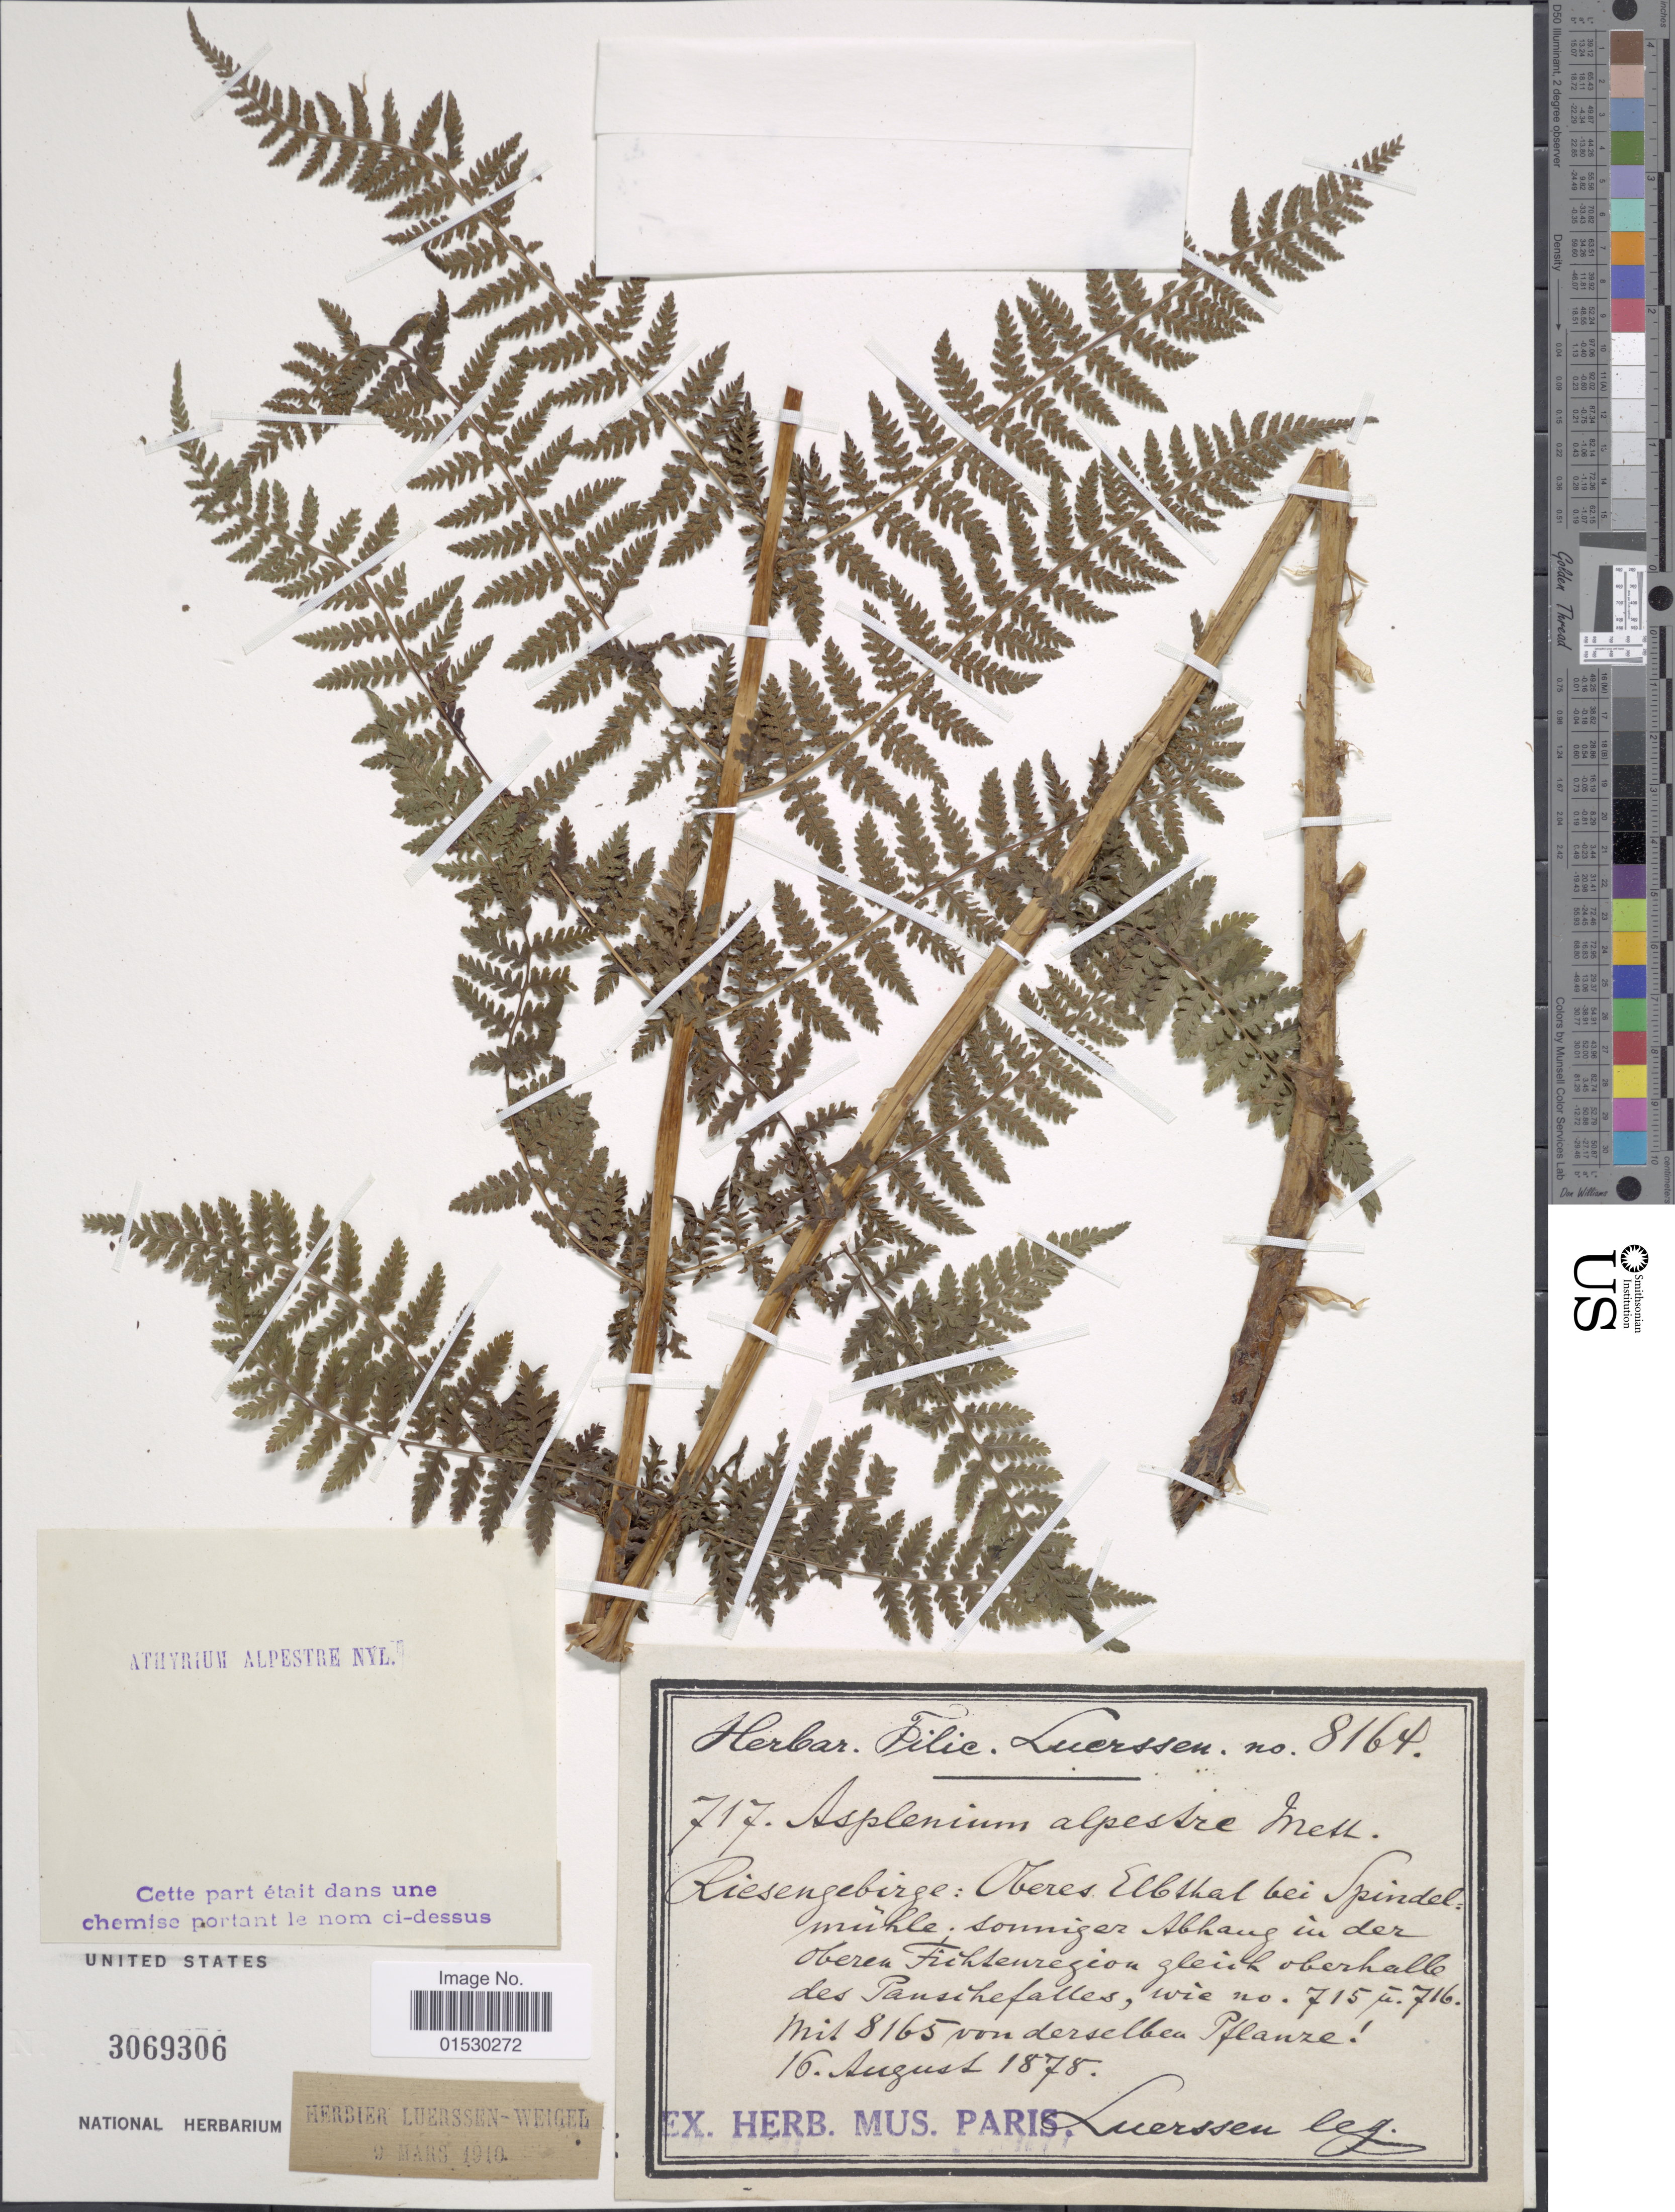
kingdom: Plantae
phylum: Tracheophyta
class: Polypodiopsida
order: Polypodiales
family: Athyriaceae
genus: Athyrium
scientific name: Athyrium alpestre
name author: (Hoppe) Rylands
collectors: Luerssen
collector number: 8164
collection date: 1875-08-16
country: Germany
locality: Riesengebirge: Oberes Elbthal beu Spindel muhle sommiger abhaug in der oberea Fichleuregion gleih oberhalle des Pansihefalles, wie no. 715 te 716. mit 8165 von dersekbea Oflanze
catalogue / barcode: US 3069306